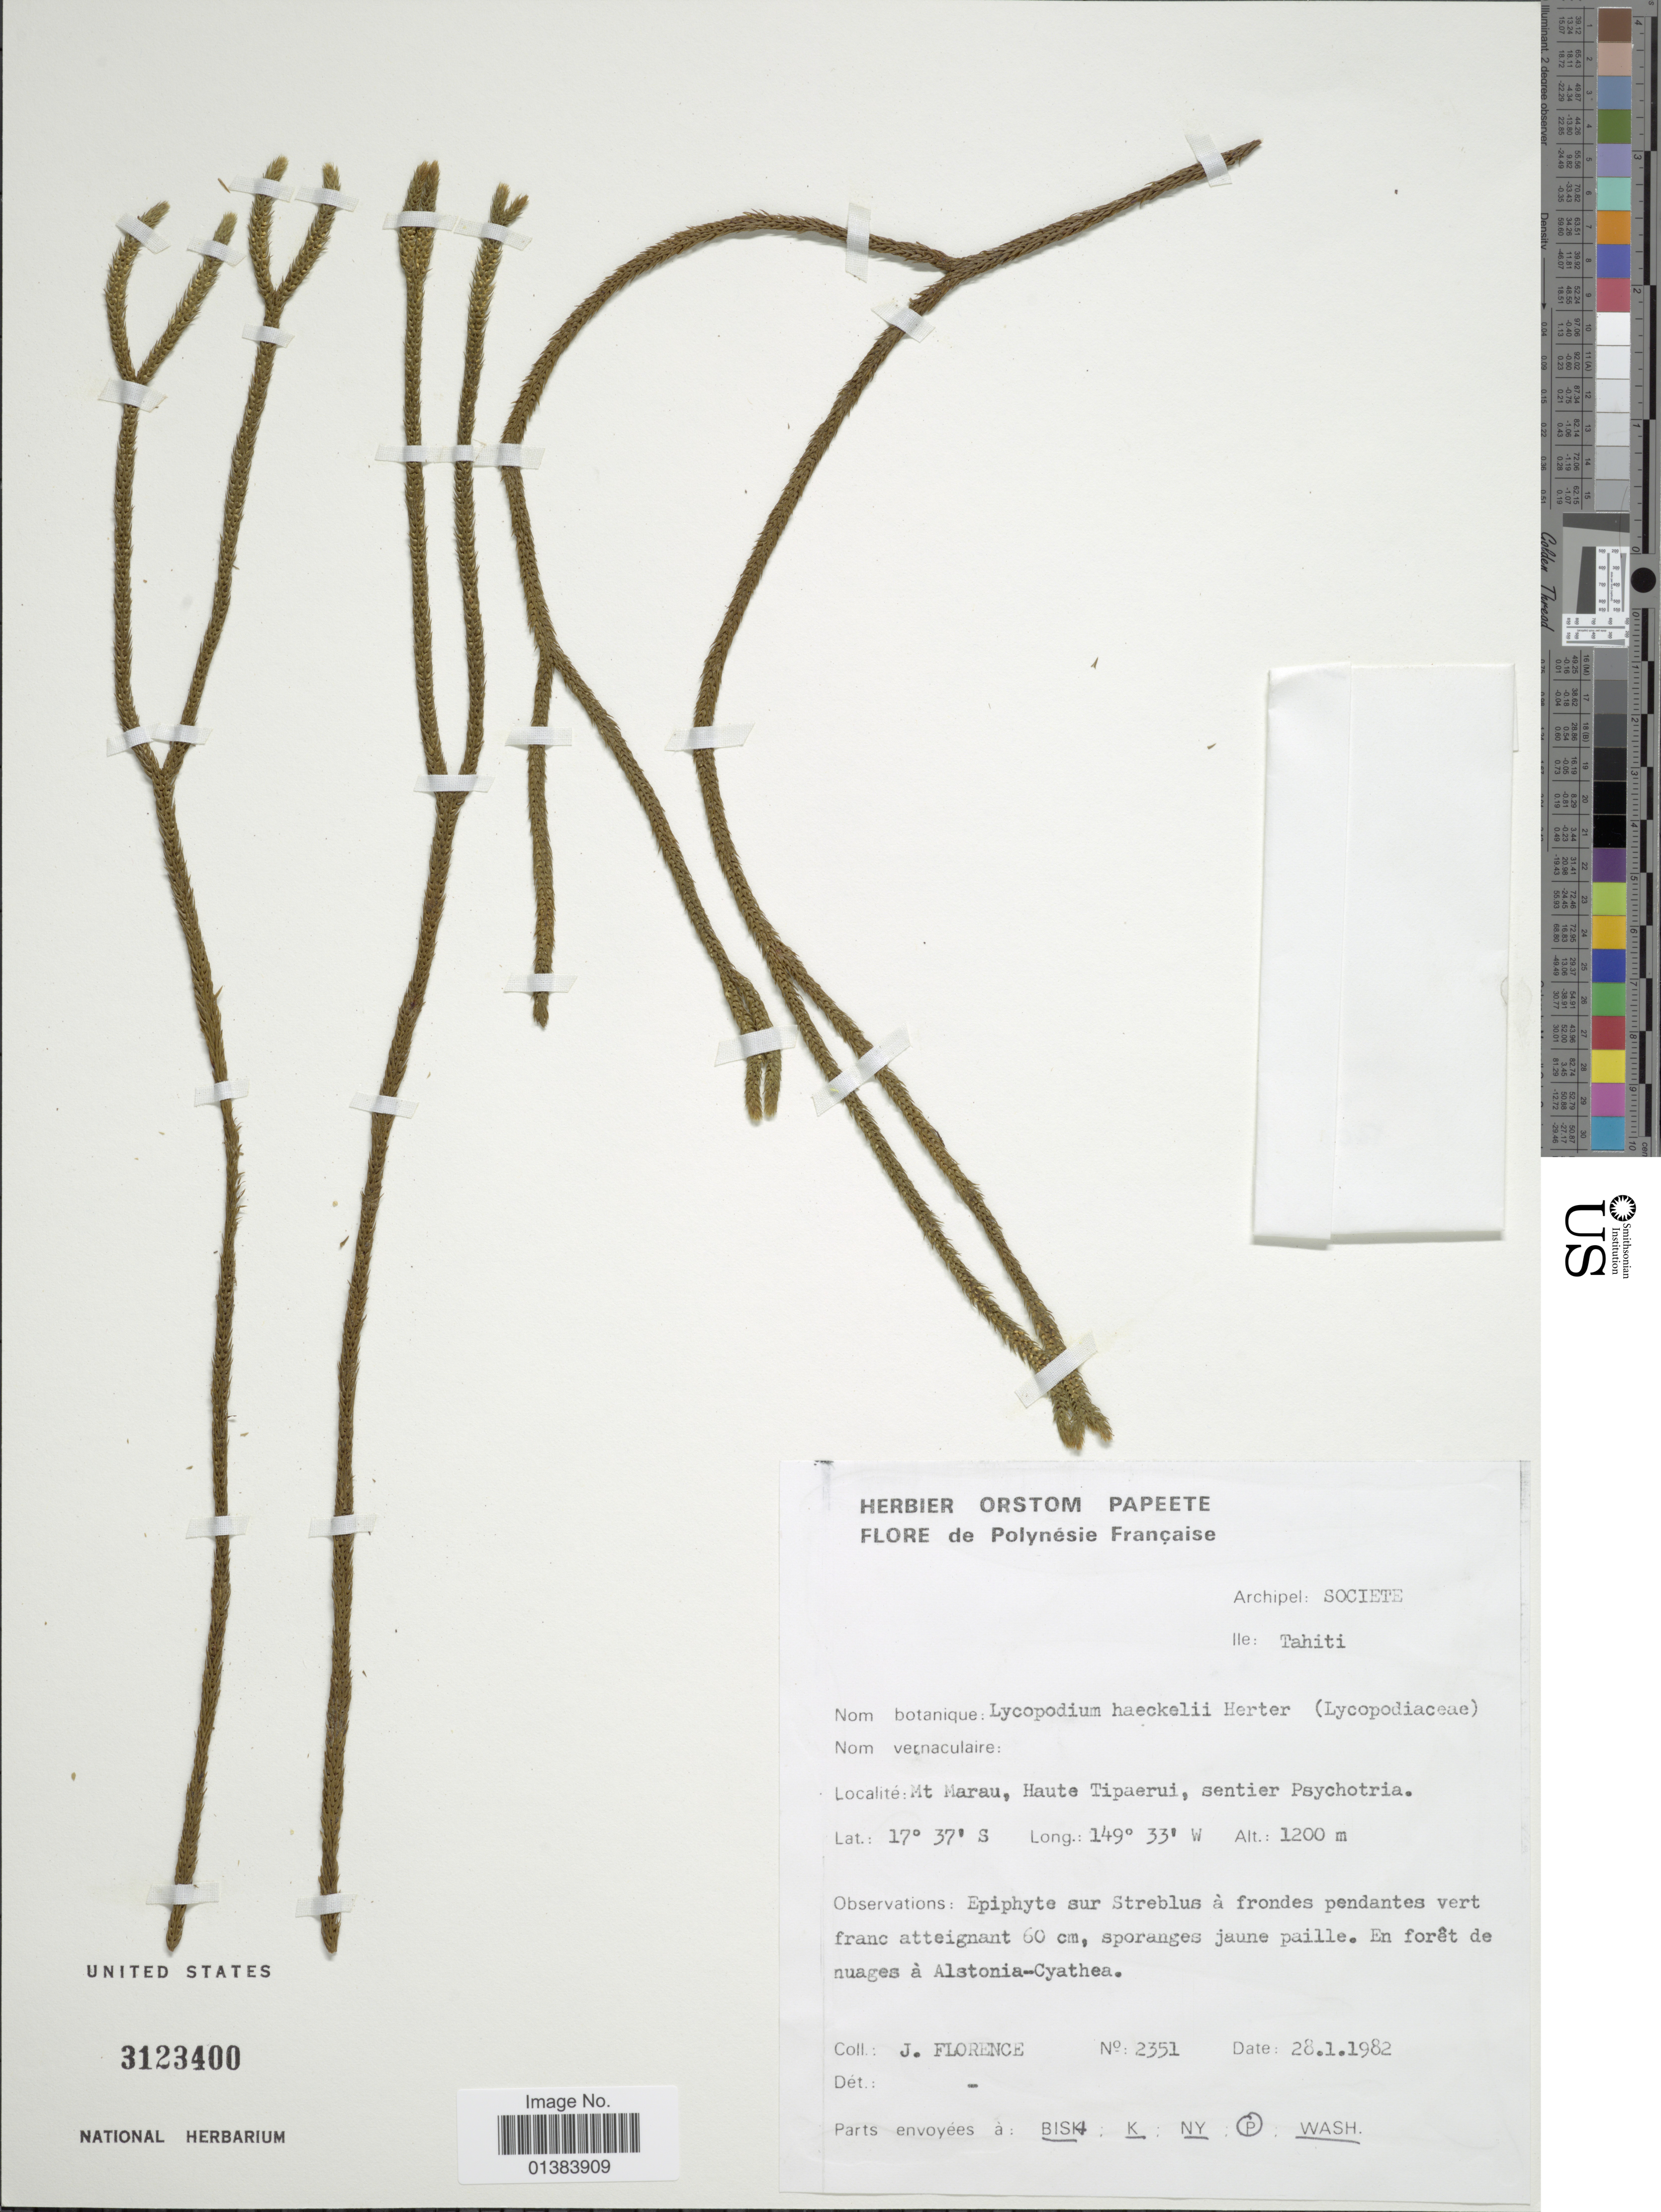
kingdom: Plantae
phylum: Tracheophyta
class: Lycopodiopsida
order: Lycopodiales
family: Lycopodiaceae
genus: Phlegmariurus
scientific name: Phlegmariurus haeckelii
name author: (Herter) A. R. Field & Testo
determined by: Field, A. R.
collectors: J. Florence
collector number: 2351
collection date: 1982-01-28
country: French Polynesia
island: Tahiti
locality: Archipel: Societe, Ile: Tahiti, Mt. Marau, Haute Tipaerui, sentier Psychotria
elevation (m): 1200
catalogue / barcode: US 3123400